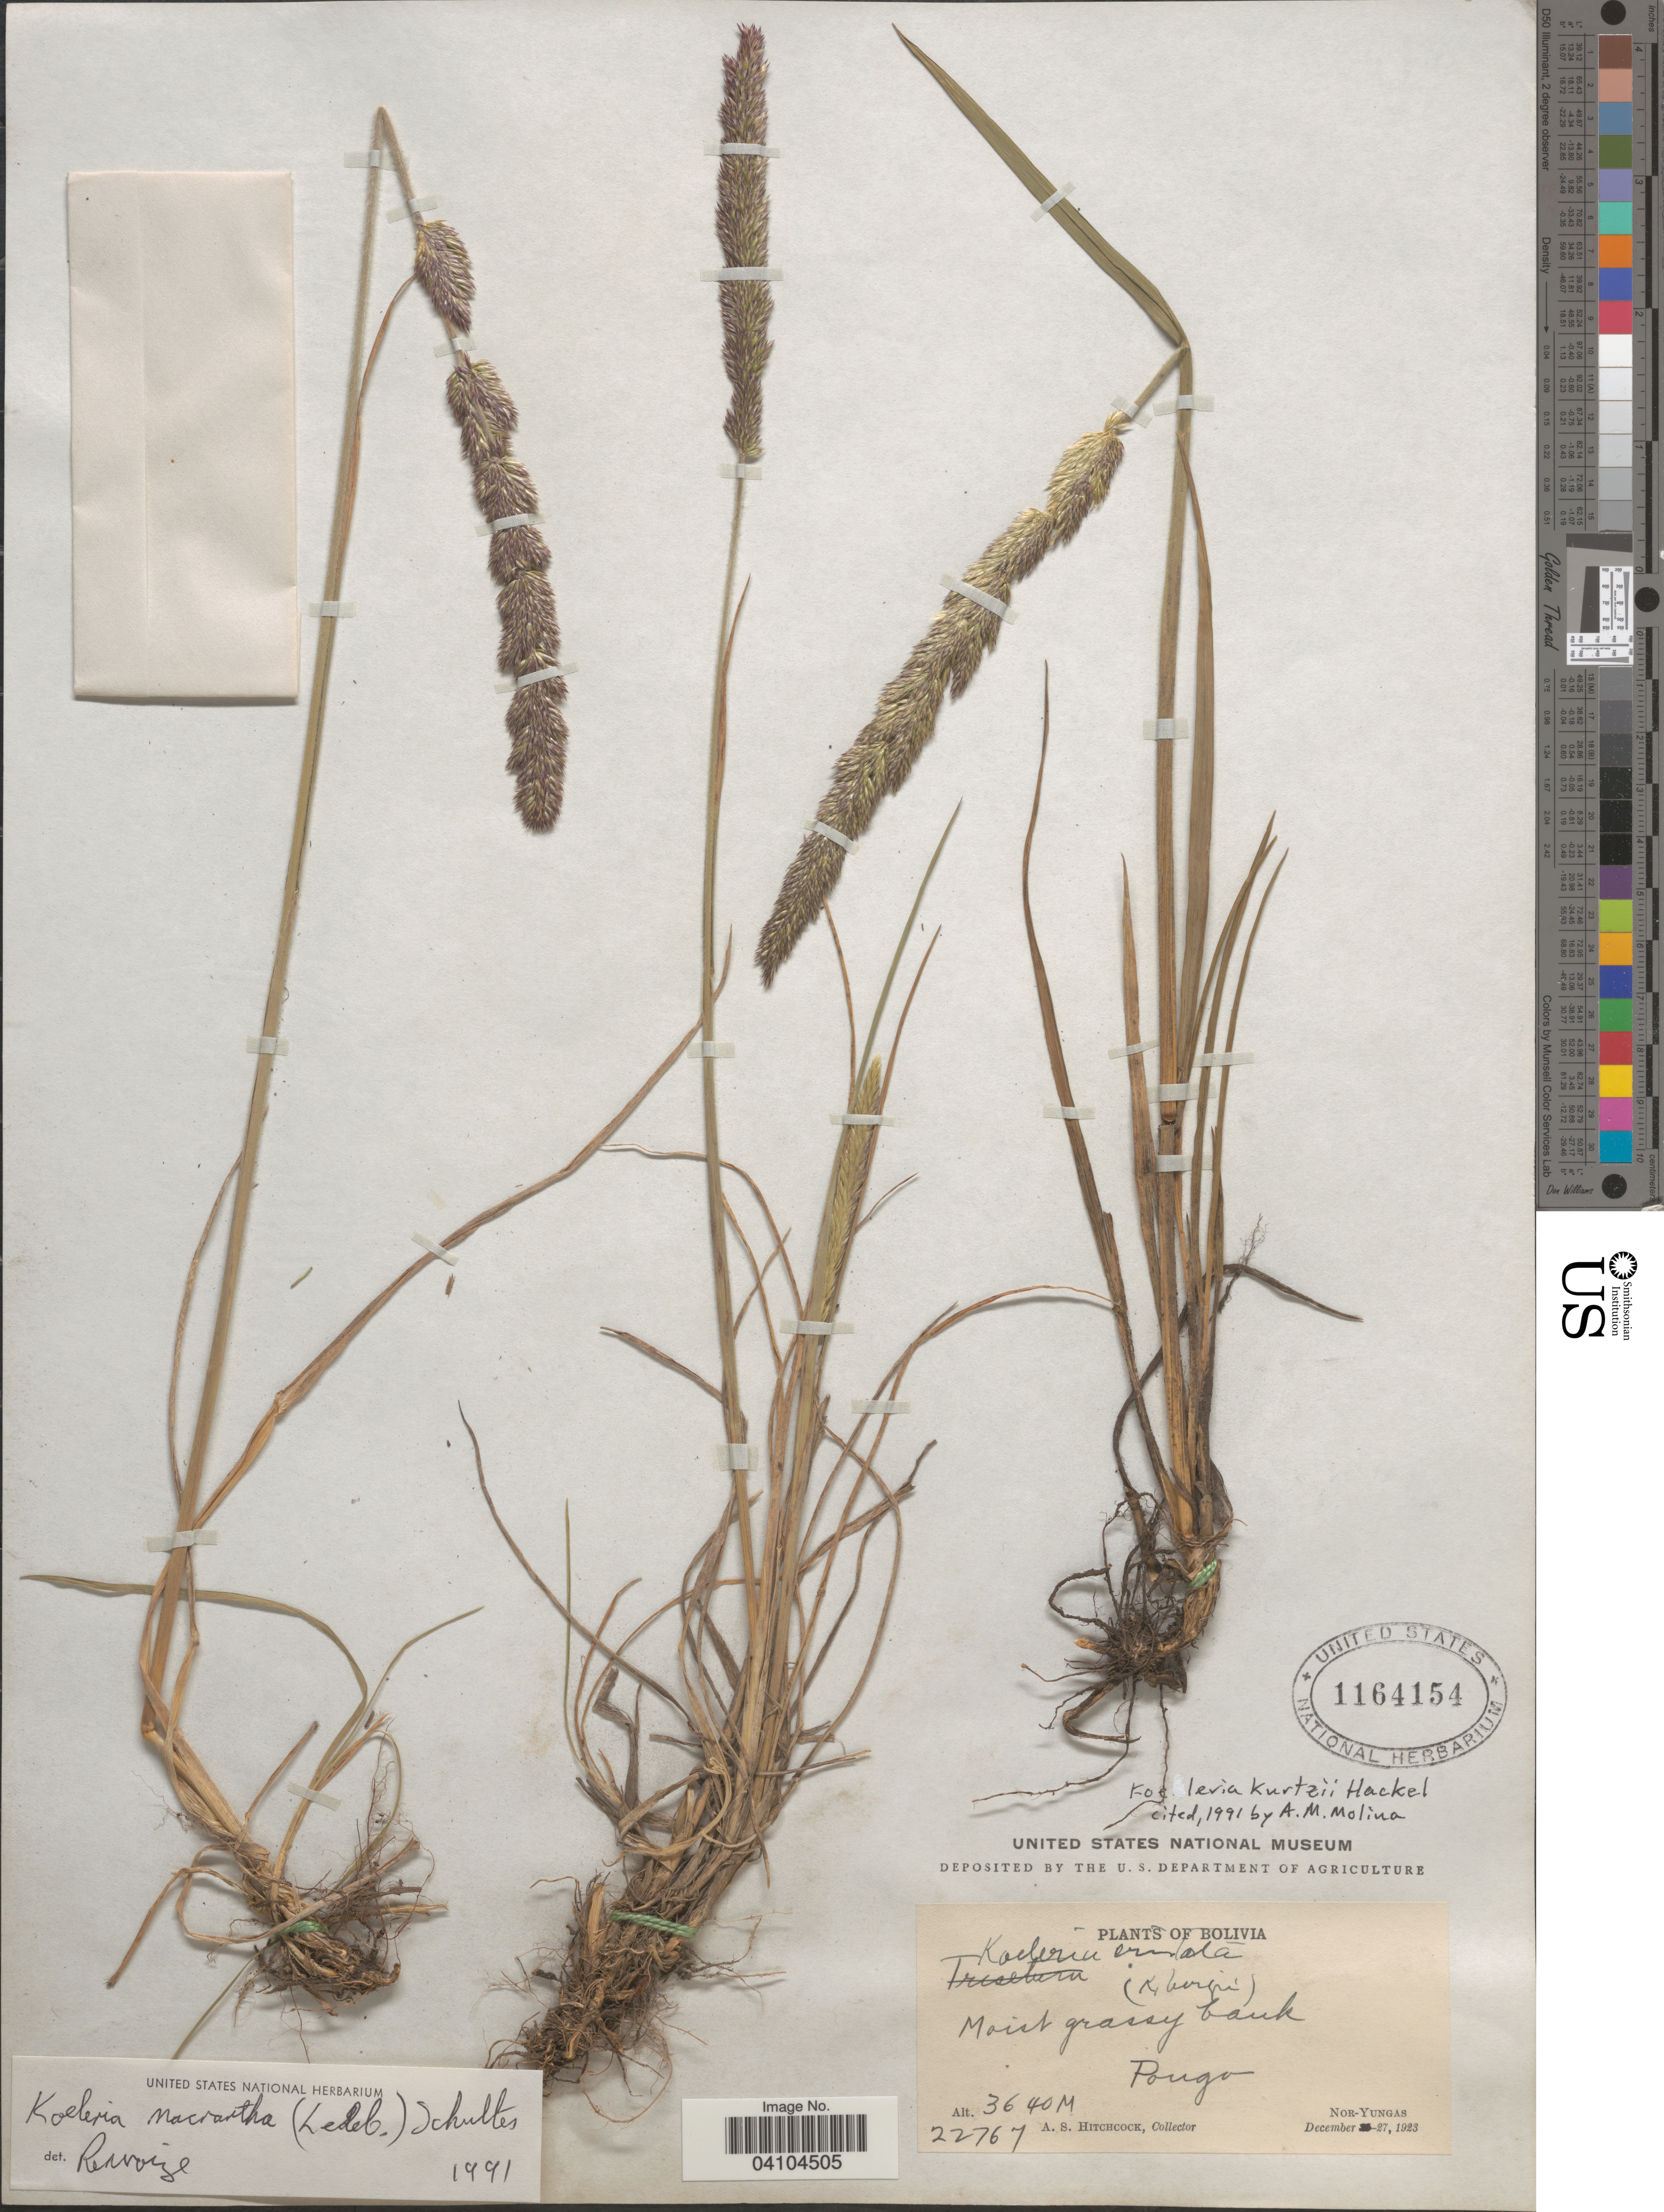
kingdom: Plantae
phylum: Tracheophyta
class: Liliopsida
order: Poales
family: Poaceae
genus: Koeleria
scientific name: Koeleria kurtzii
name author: Hack. ex Kurtz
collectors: A. S. Hitchcock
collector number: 22767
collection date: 1923-12-27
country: Bolivia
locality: Pongo. Nor-Yungas.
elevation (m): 3640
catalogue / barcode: US 1164154